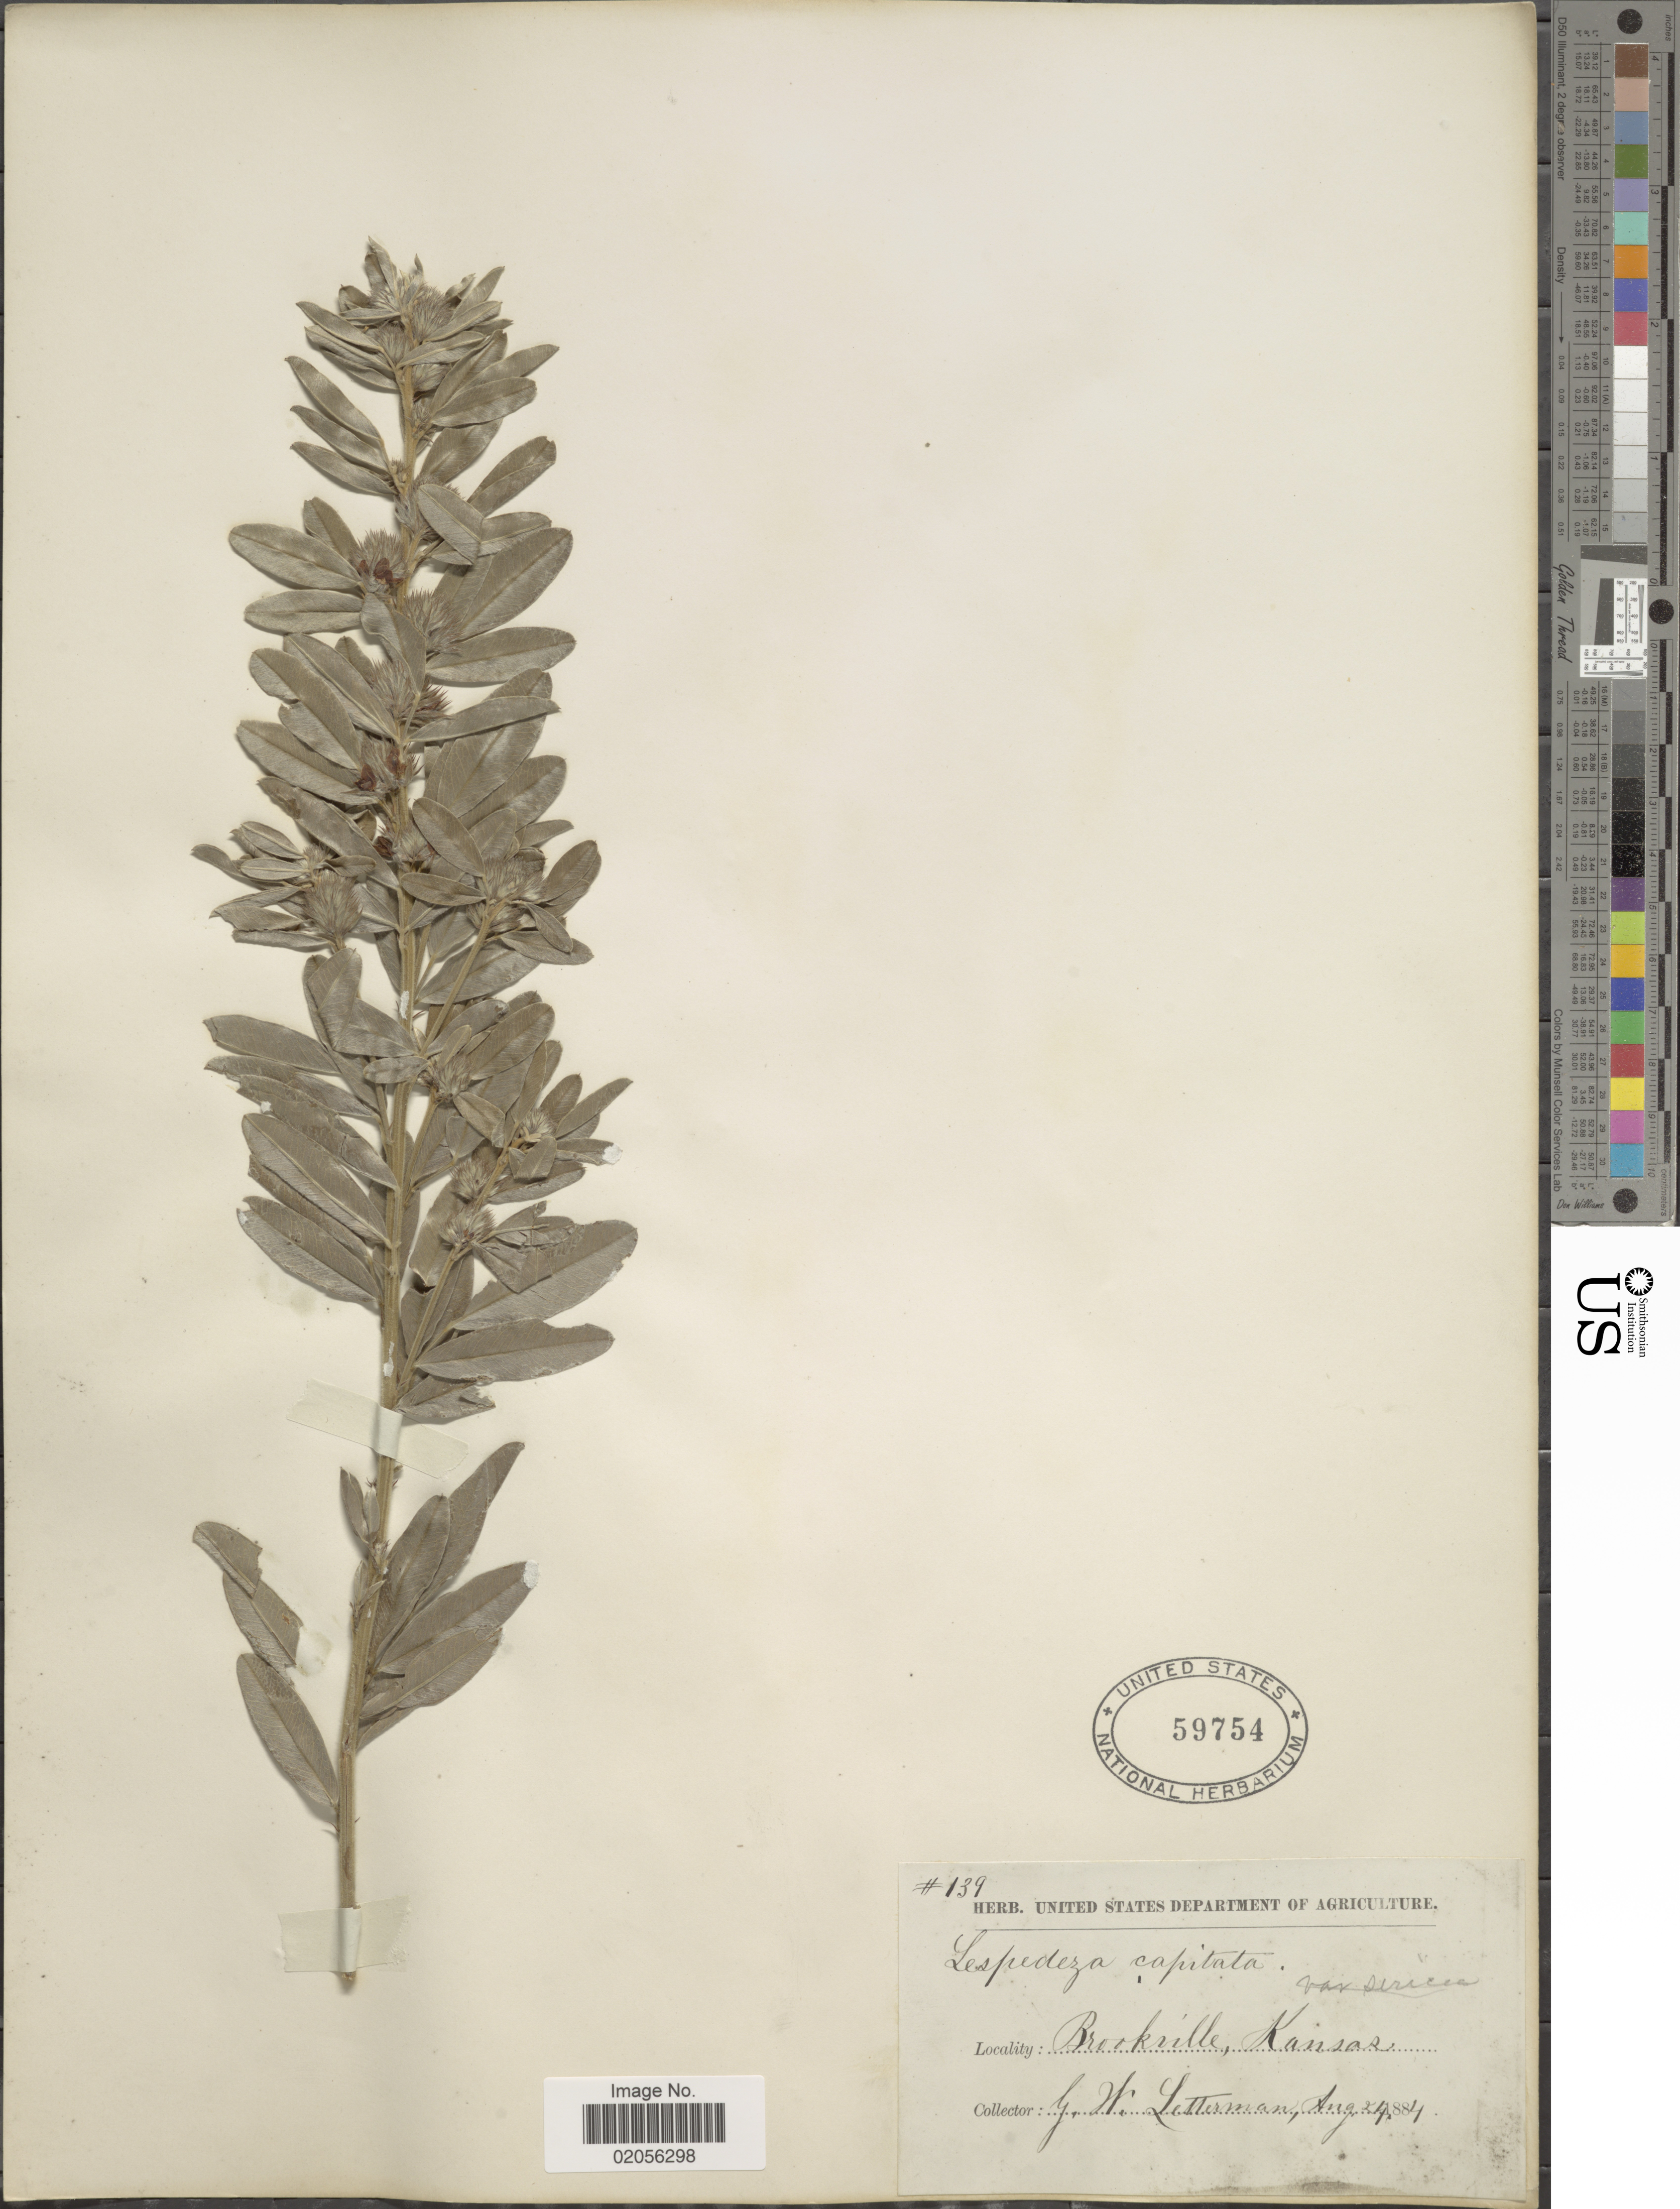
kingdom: Plantae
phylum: Tracheophyta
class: Magnoliopsida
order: Fabales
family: Fabaceae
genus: Lespedeza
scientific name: Lespedeza capitata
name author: Michx.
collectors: G. W. Letterman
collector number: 139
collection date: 1884-08-24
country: United States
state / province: Kansas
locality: Brookville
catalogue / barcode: US 59754